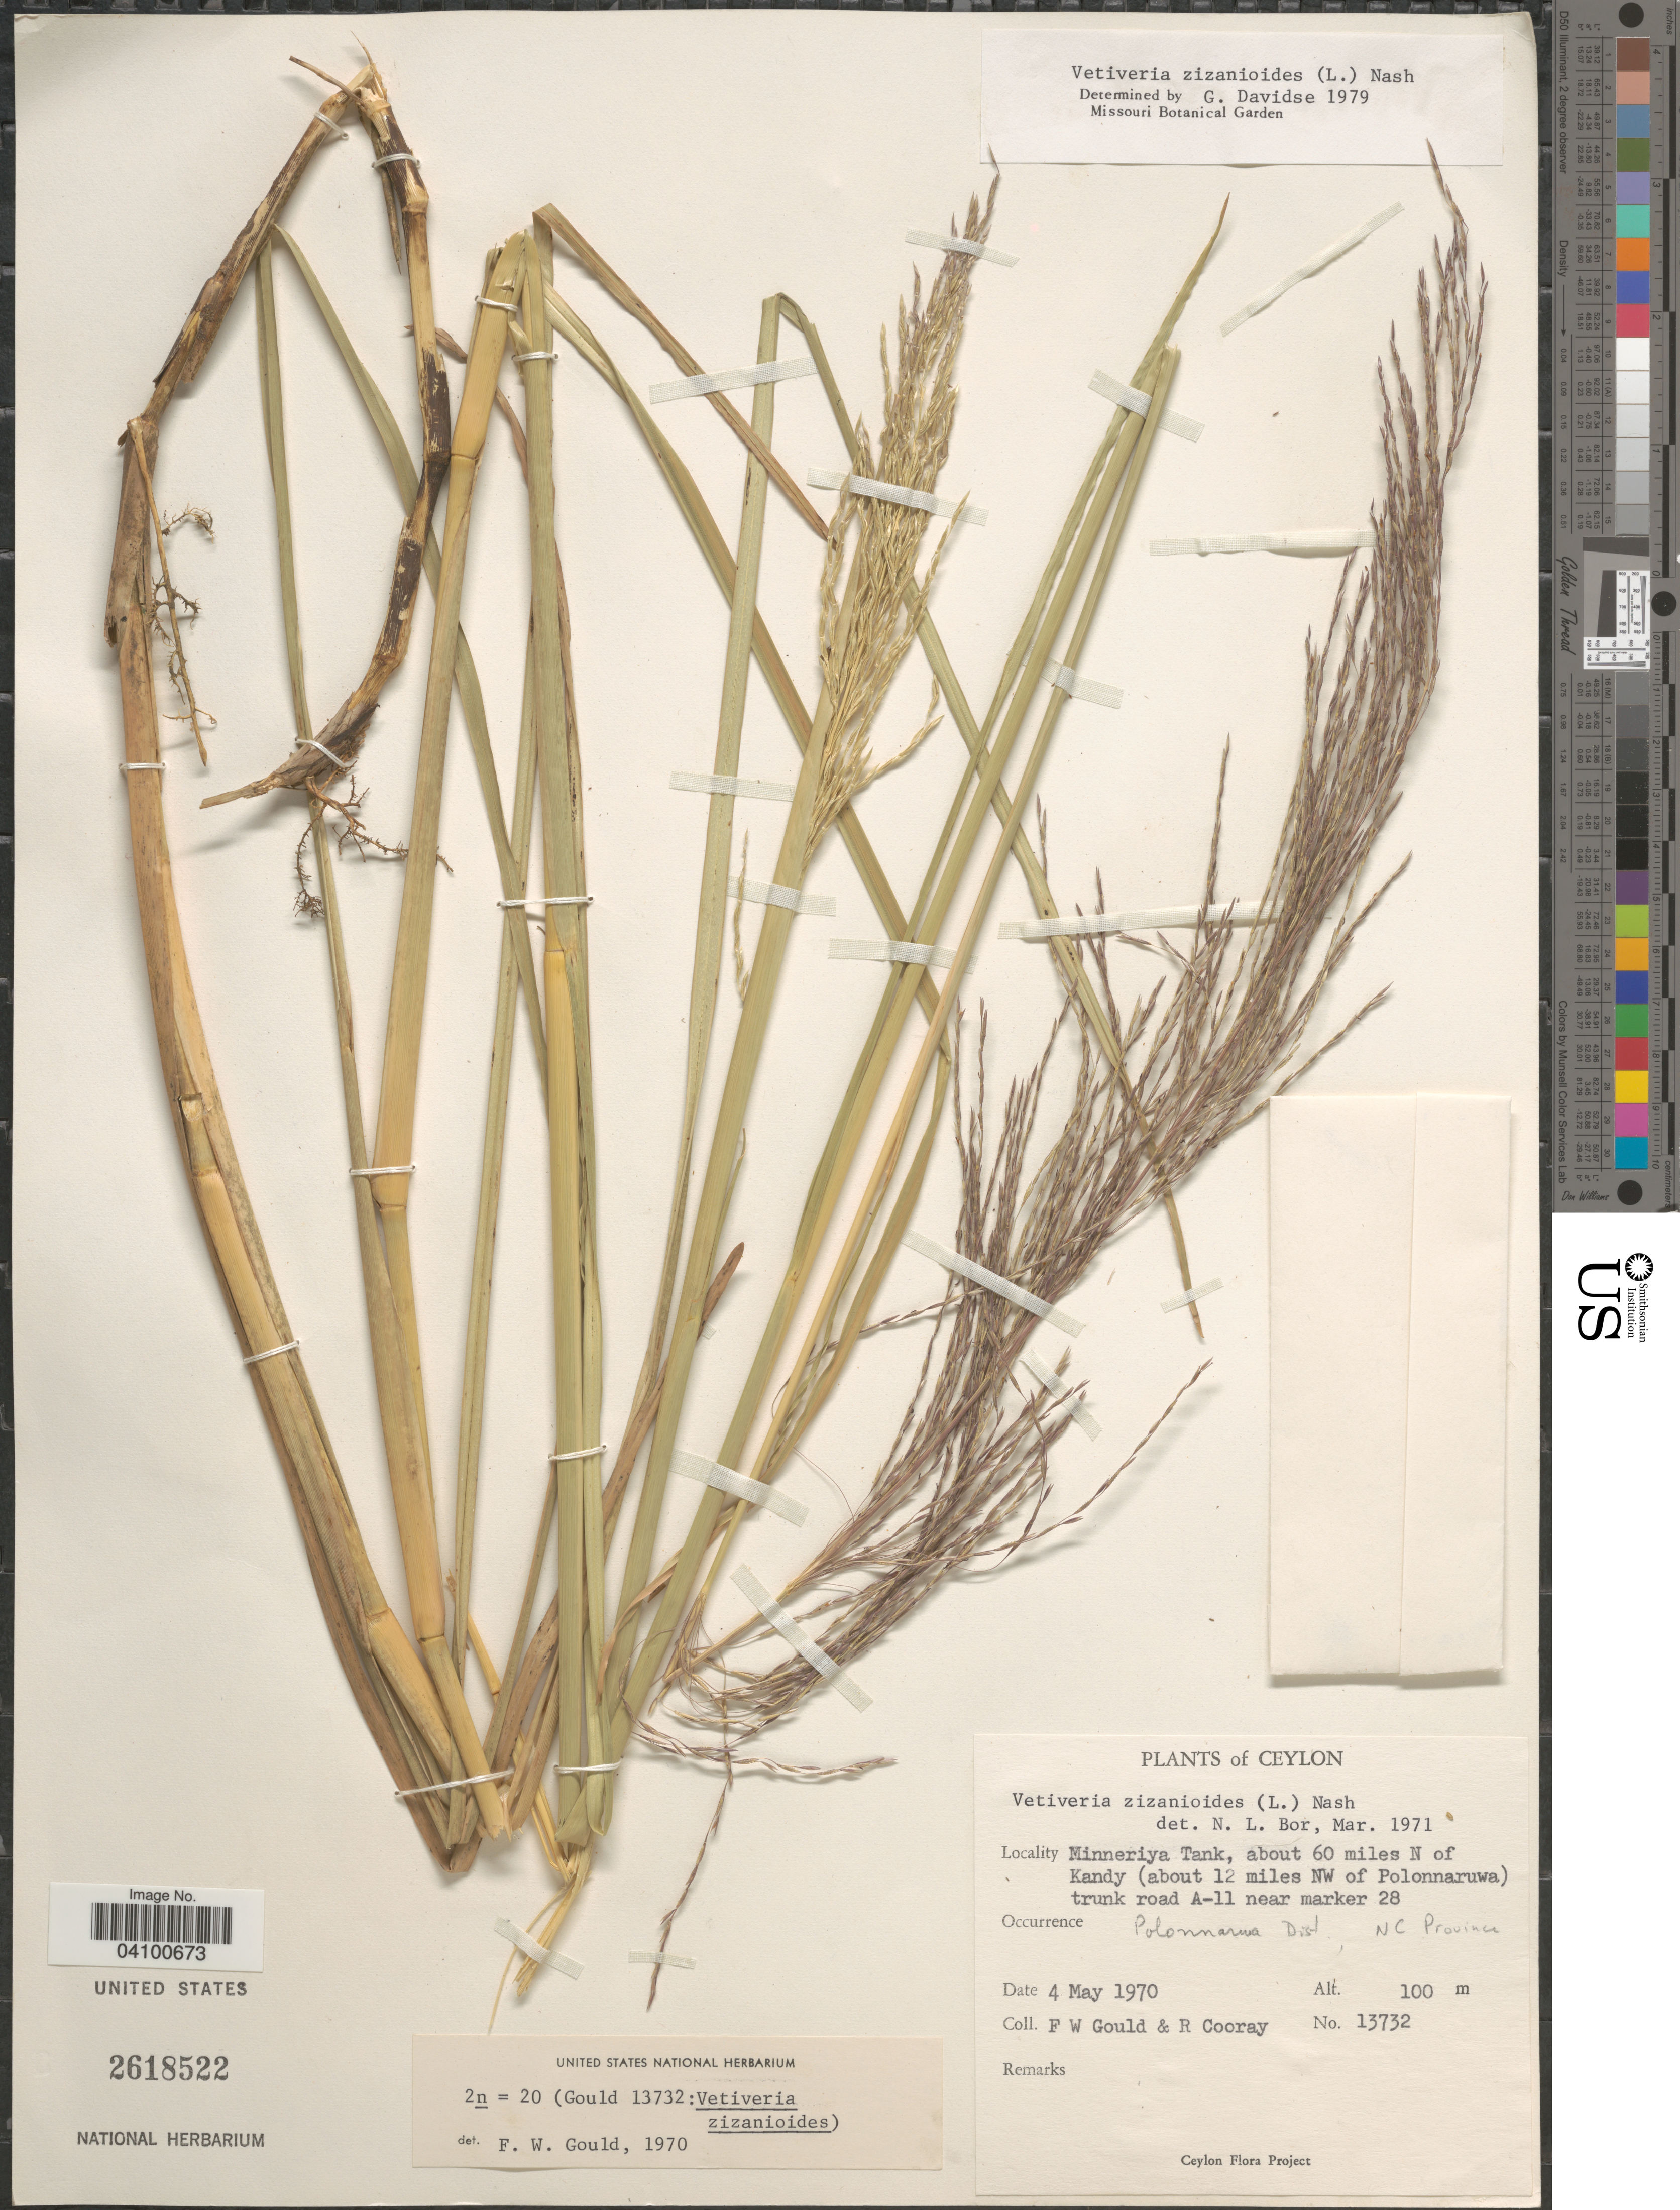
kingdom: Plantae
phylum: Tracheophyta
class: Liliopsida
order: Poales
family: Poaceae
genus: Chrysopogon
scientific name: Chrysopogon zizanioides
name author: (L.) Roberty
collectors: F. W. Gould & R. Cooray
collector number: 13732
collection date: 1970-05-04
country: Sri Lanka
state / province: North Central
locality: Ceylon. Minneriya Tank, about 60 miles N of Kandy (about 12 miles NW of Polonnaruwa) trunk road A-11 near marker 28. Polonnaruwa Dist, NC Province.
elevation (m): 100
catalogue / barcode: US 2618522